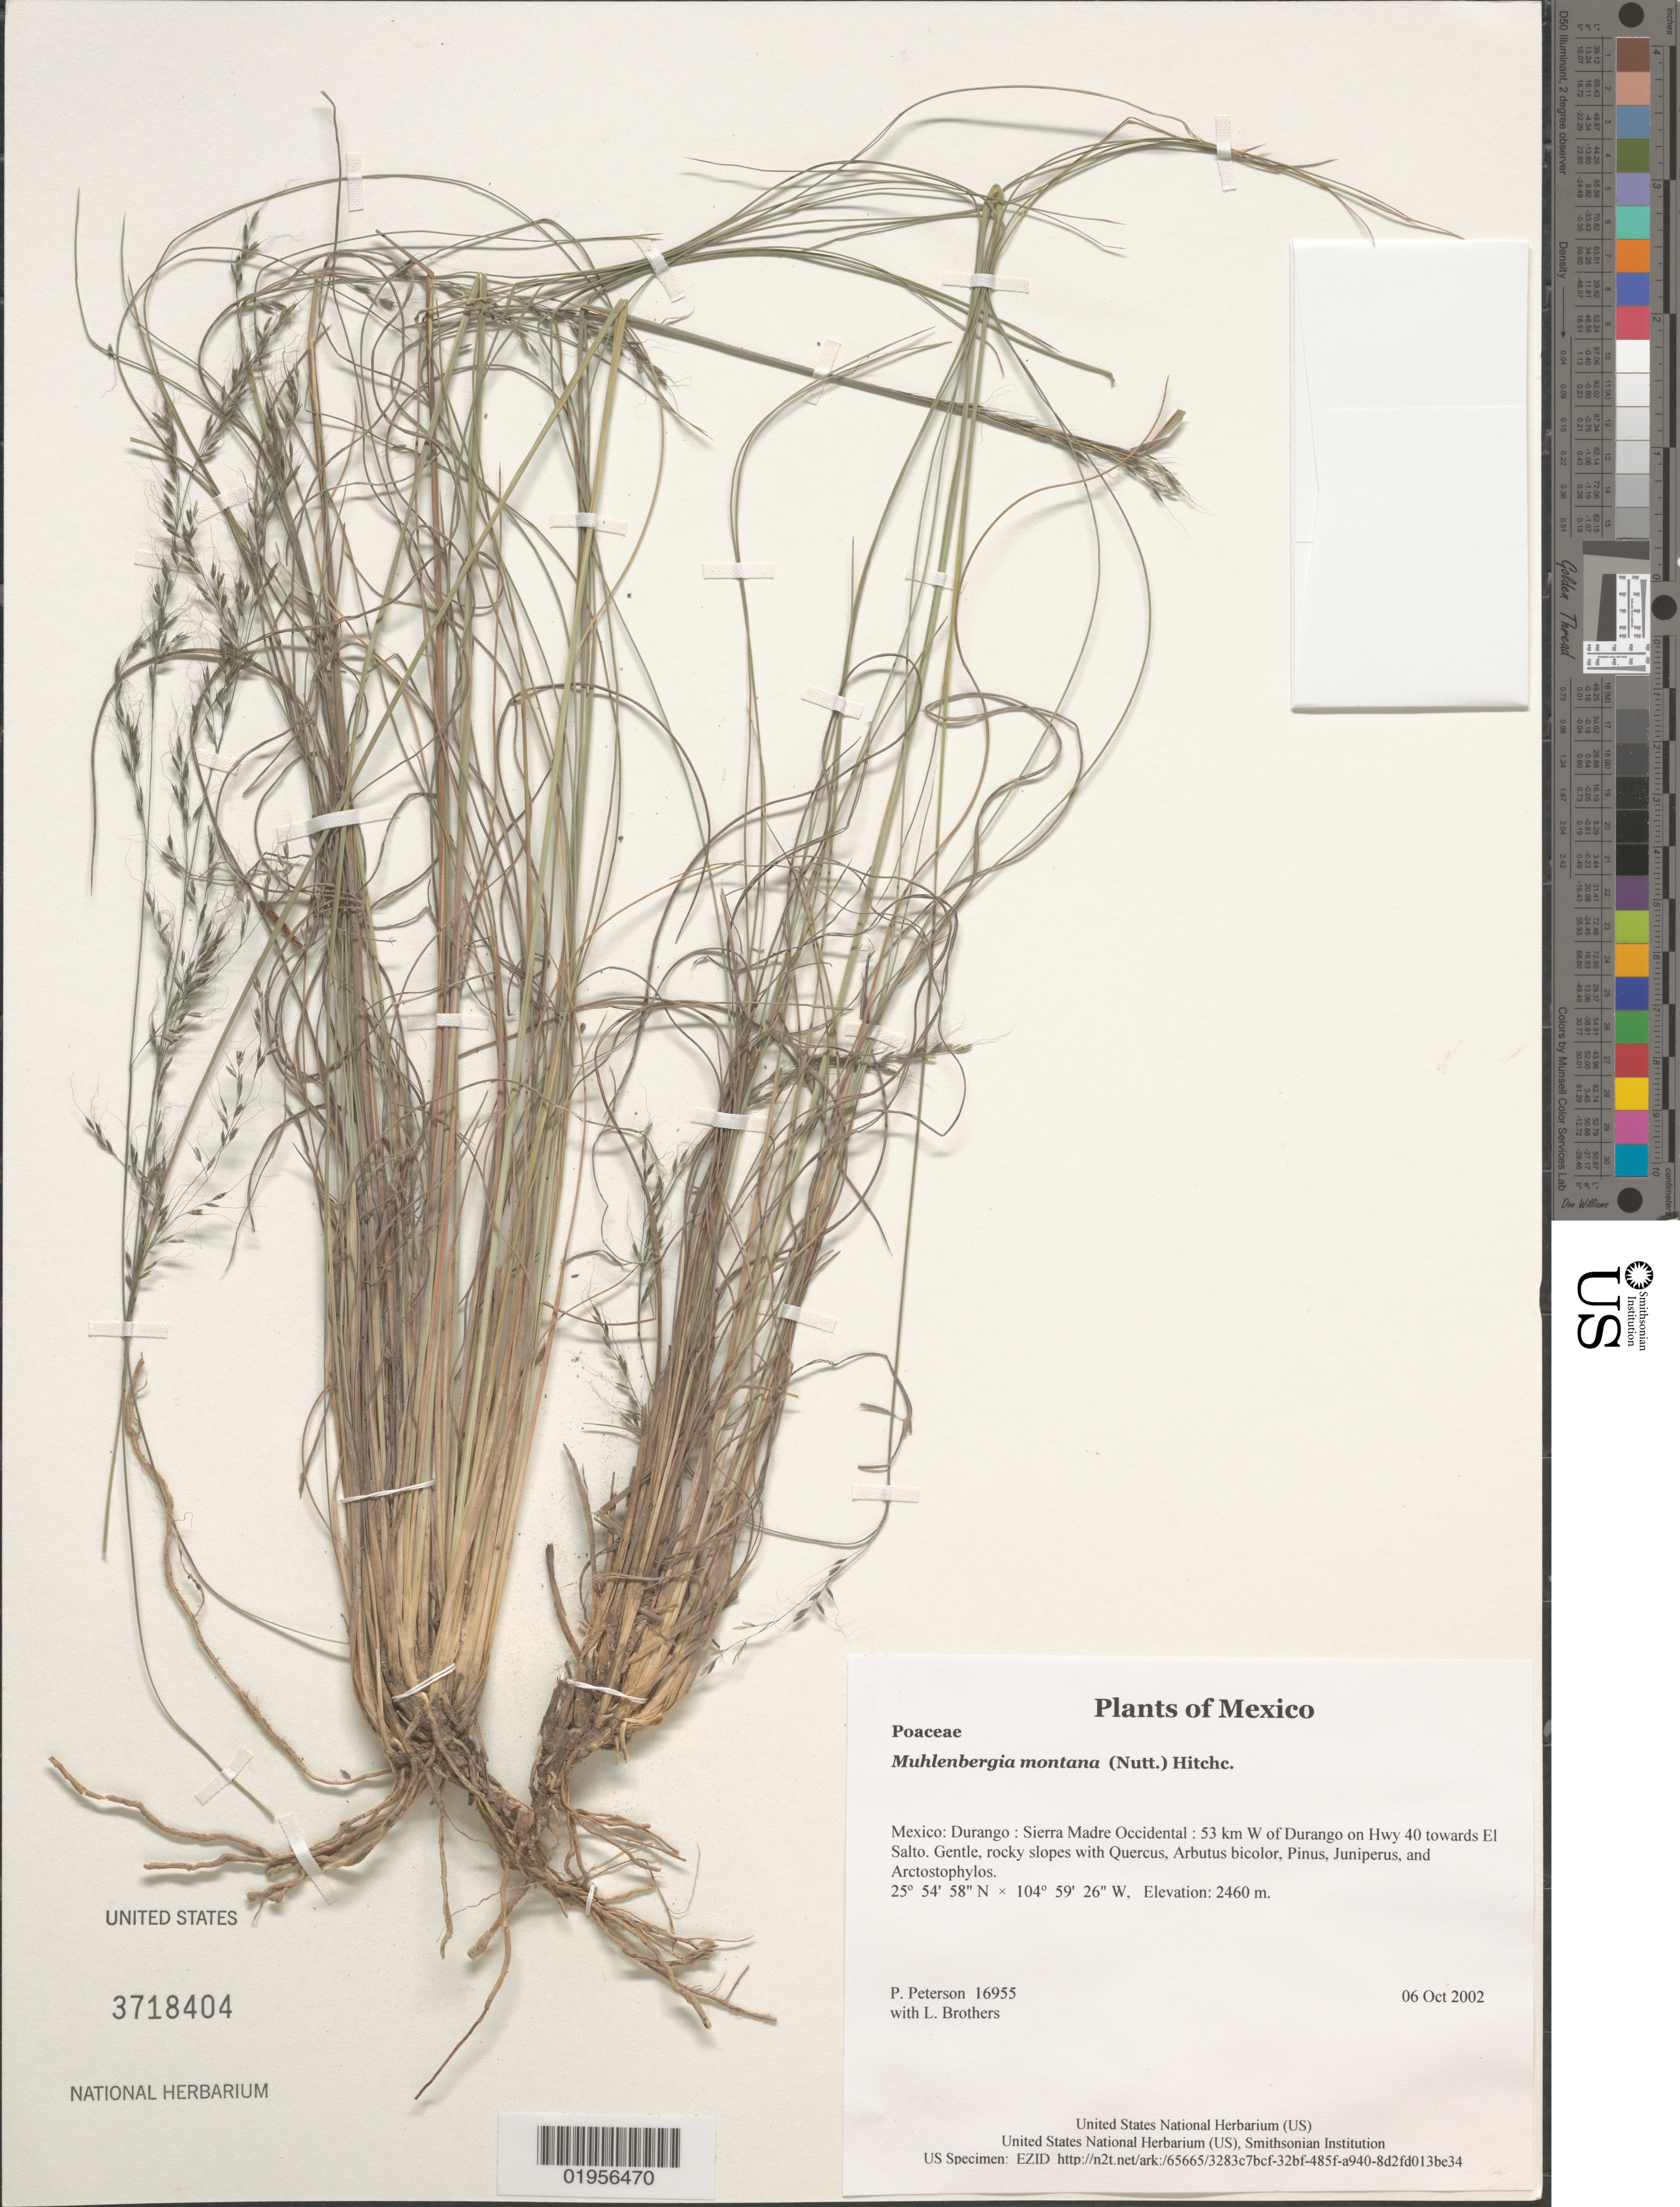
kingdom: Plantae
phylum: Tracheophyta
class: Liliopsida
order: Poales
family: Poaceae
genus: Muhlenbergia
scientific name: Muhlenbergia montana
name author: (Nutt.) Hitchc.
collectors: P. M. Peterson & L. E. Brothers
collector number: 16955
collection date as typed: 06 Oct 2002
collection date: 2002-10-06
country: Mexico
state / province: Durango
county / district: Sierra Madre Occidental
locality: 53 km W of Durango on Hwy 40 towards El Salto. Gentle, rocky slopes with Quercus, Arbutus bicolor, Pinus, Juniperus, and Arctostophylos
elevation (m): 2460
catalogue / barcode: US 3718404